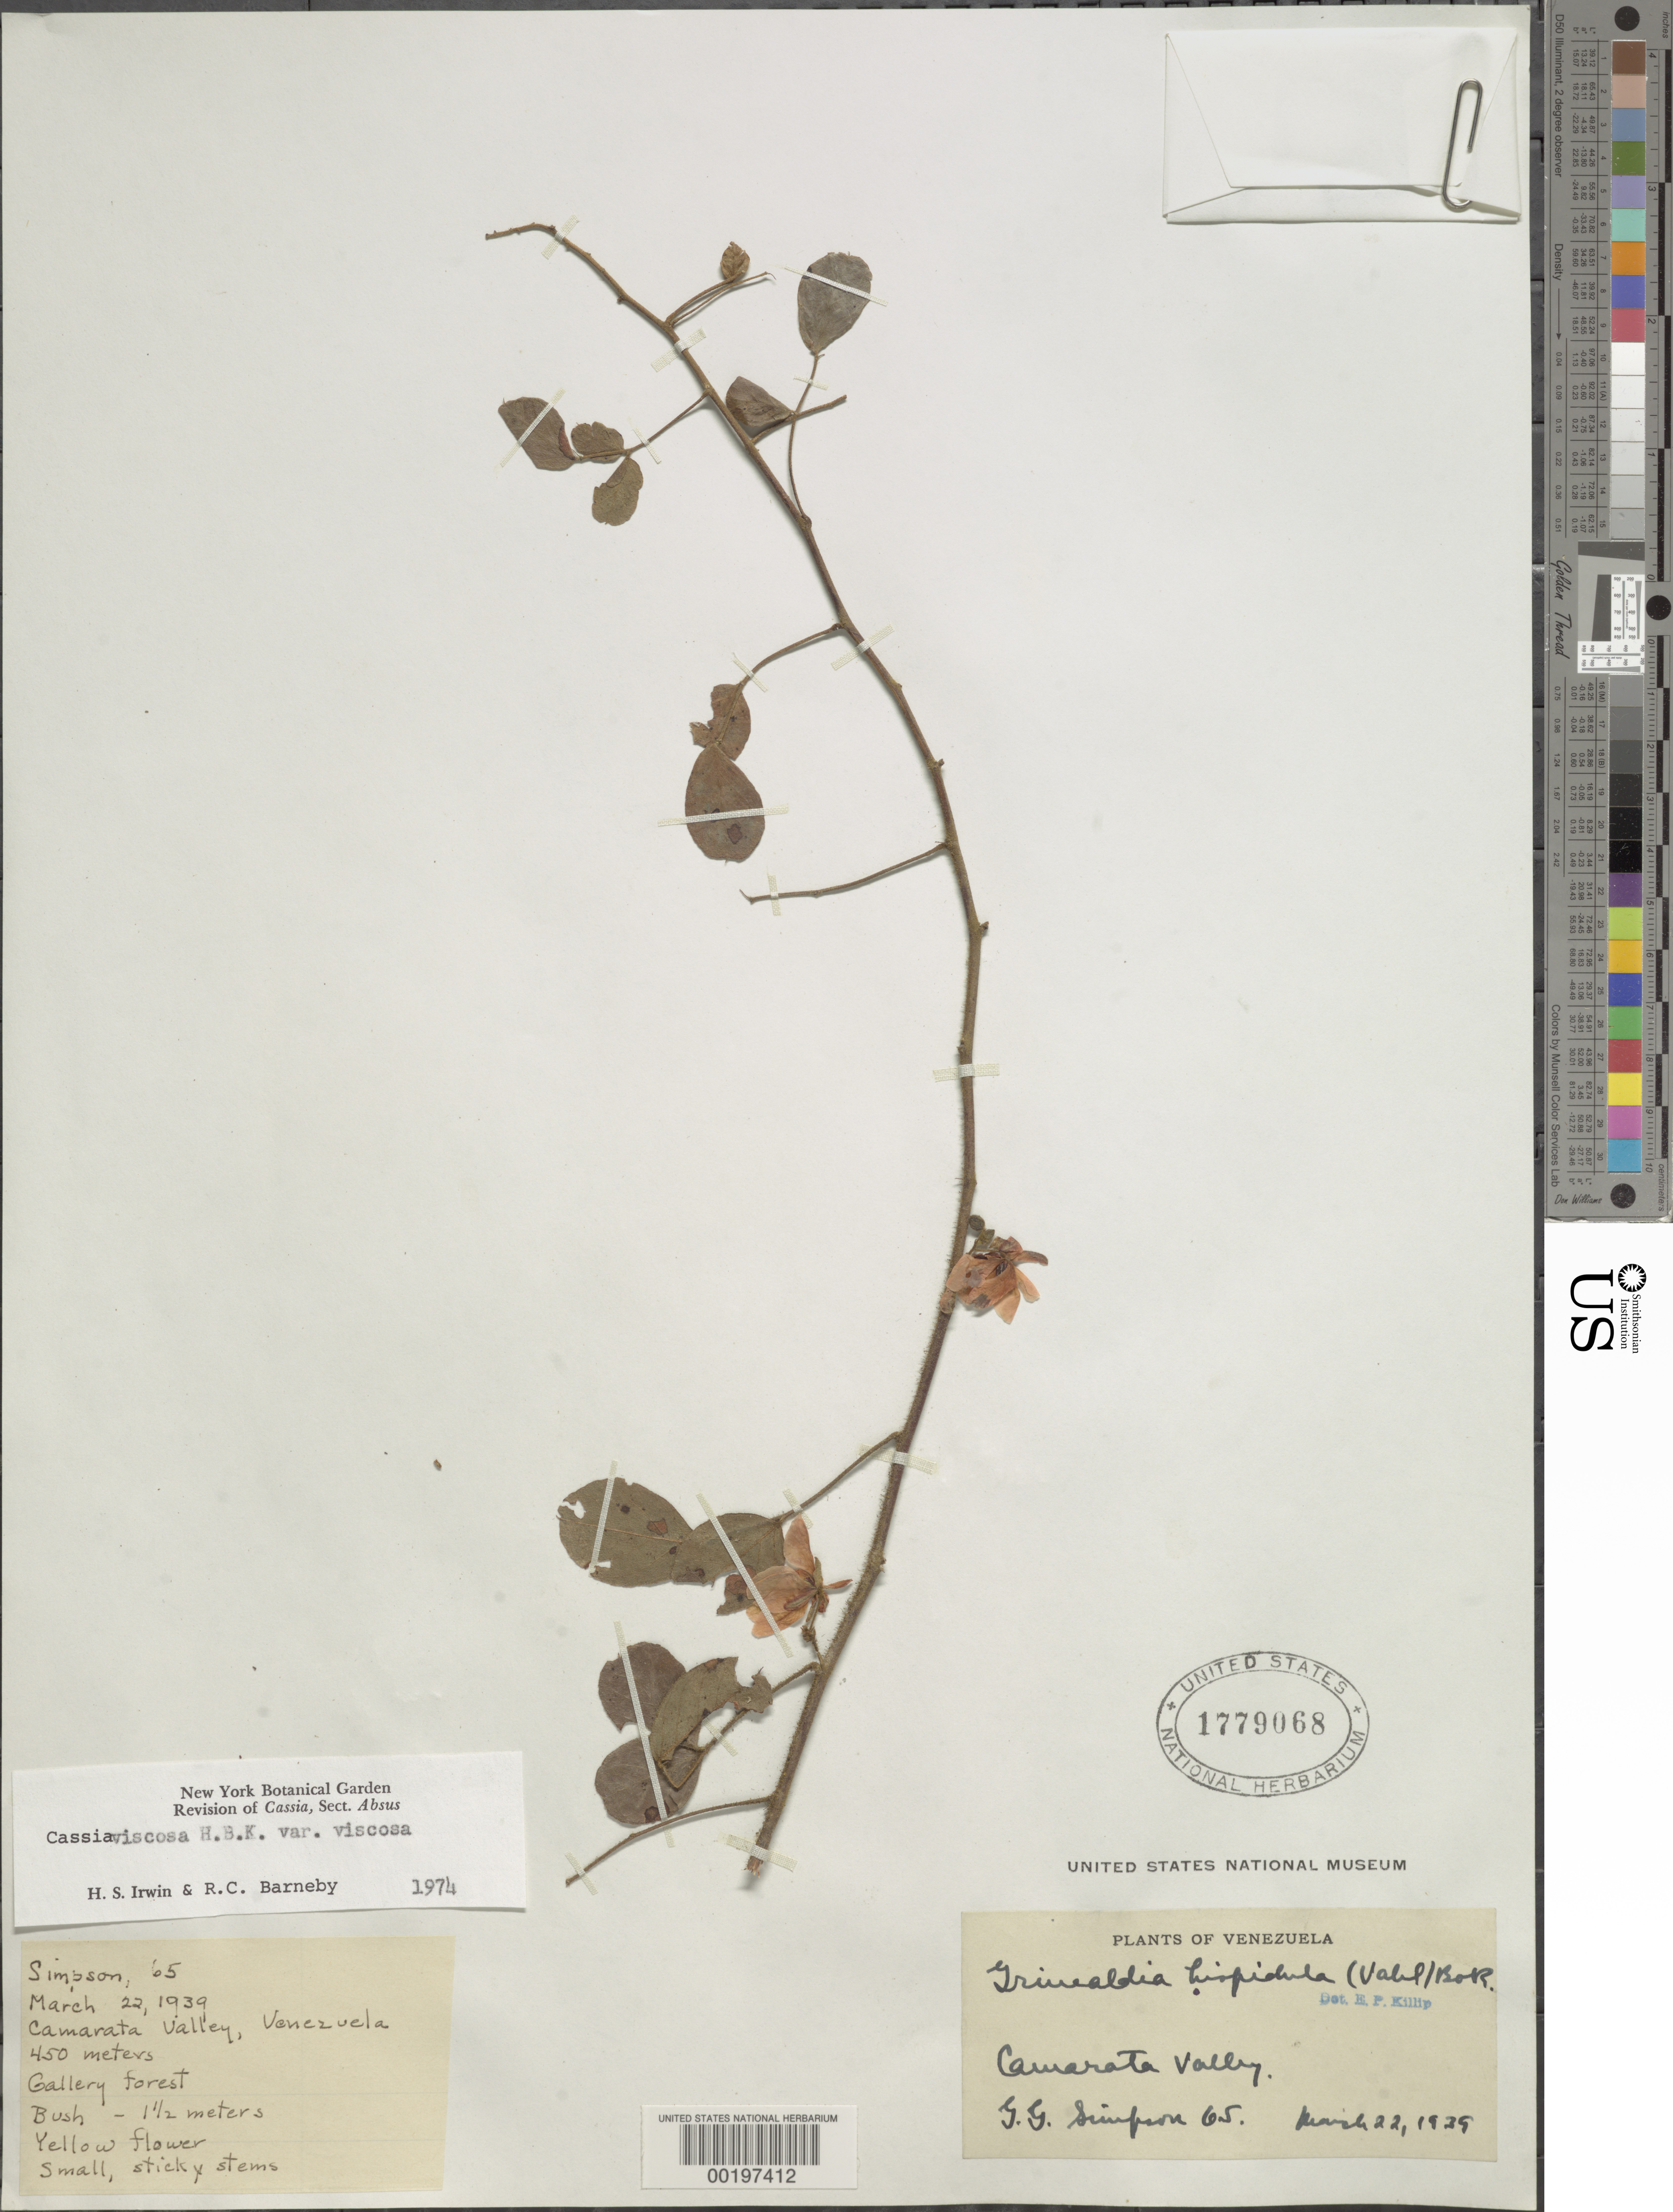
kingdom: Plantae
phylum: Tracheophyta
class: Magnoliopsida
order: Fabales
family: Fabaceae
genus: Chamaecrista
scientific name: Chamaecrista viscosa var. viscosa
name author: (Kunth) H.S. Irwin & Barneby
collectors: G. Simpson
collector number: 65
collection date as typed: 22 Mar 1929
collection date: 1929-03-22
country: Venezuela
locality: Camarata valley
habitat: Gallery forest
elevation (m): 450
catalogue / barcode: US 1779068